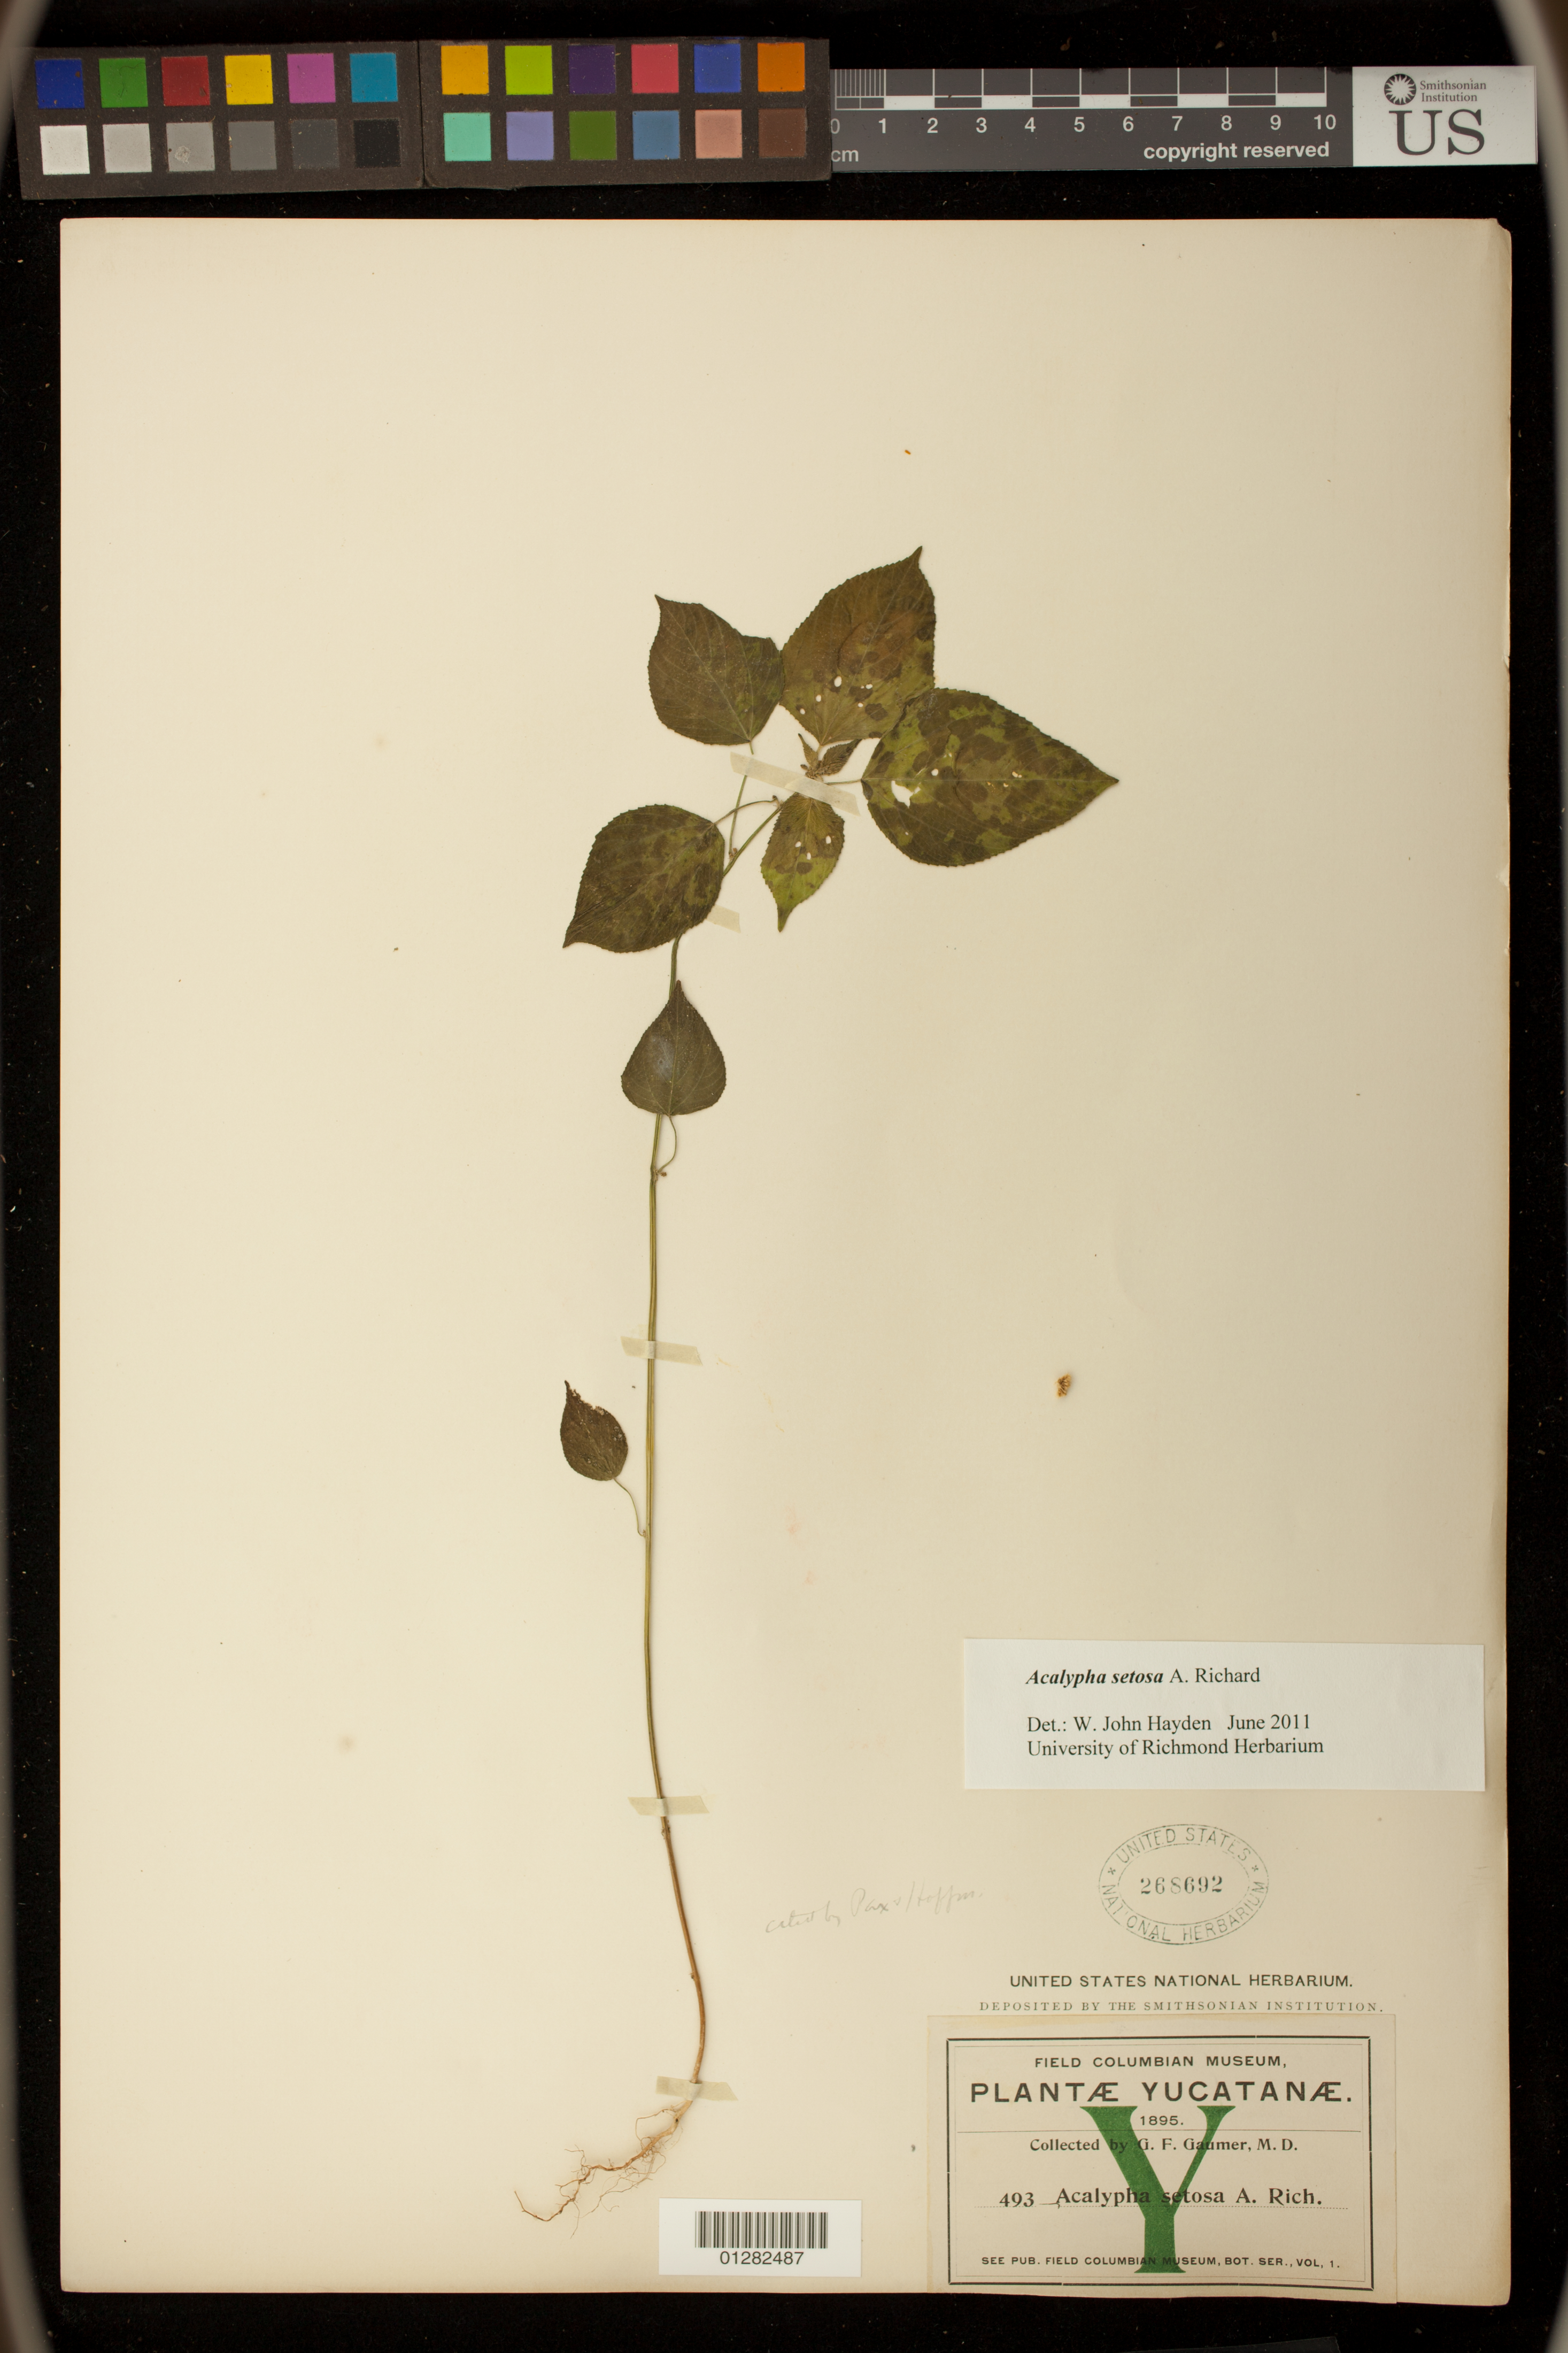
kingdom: Plantae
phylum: Tracheophyta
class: Magnoliopsida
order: Malpighiales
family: Euphorbiaceae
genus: Acalypha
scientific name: Acalypha setosa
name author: A. Rich.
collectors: M. E. Jones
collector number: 493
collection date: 1895-01-01/1895-12-31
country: Colombia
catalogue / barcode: US 268692